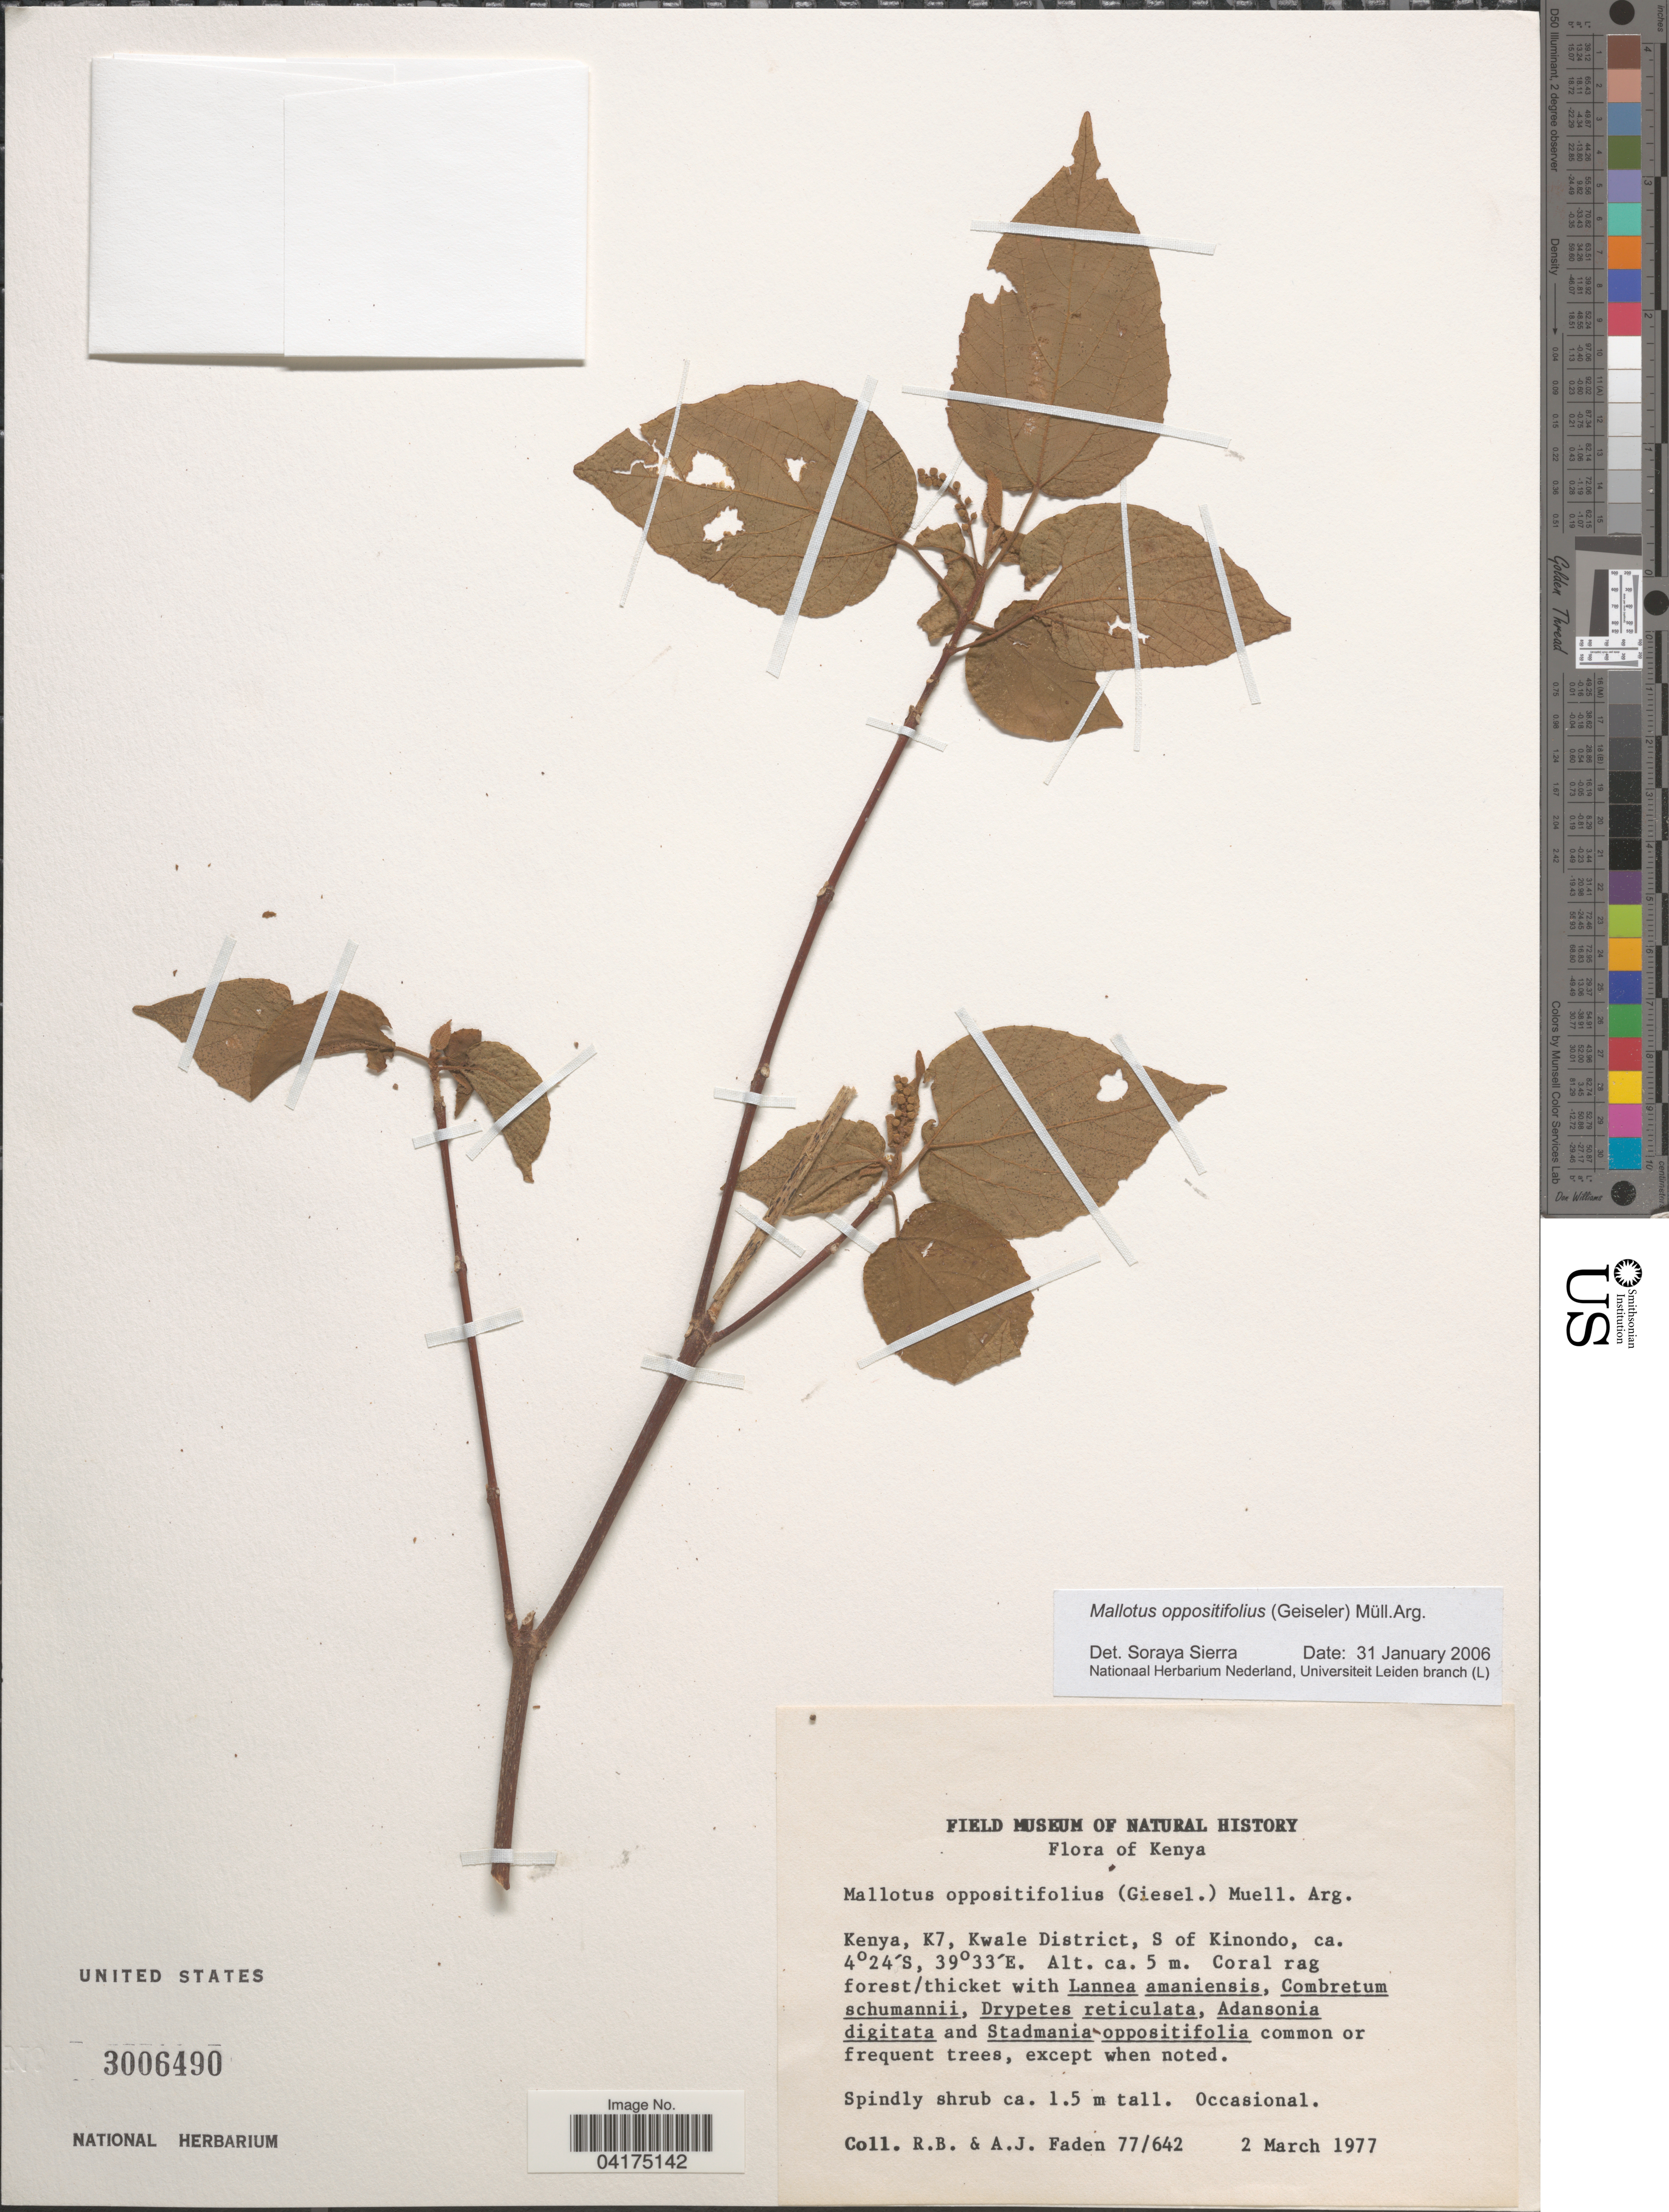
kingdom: Plantae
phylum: Tracheophyta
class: Magnoliopsida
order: Malpighiales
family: Euphorbiaceae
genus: Mallotus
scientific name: Mallotus oppositifolius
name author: (Geiseler) Müll. Arg.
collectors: R. B. Faden & A. J. Faden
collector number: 77/642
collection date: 1977-03-02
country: Kenya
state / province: Kwale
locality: K7, Kwale District, S of Kinondo.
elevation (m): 5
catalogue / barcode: US 3006490